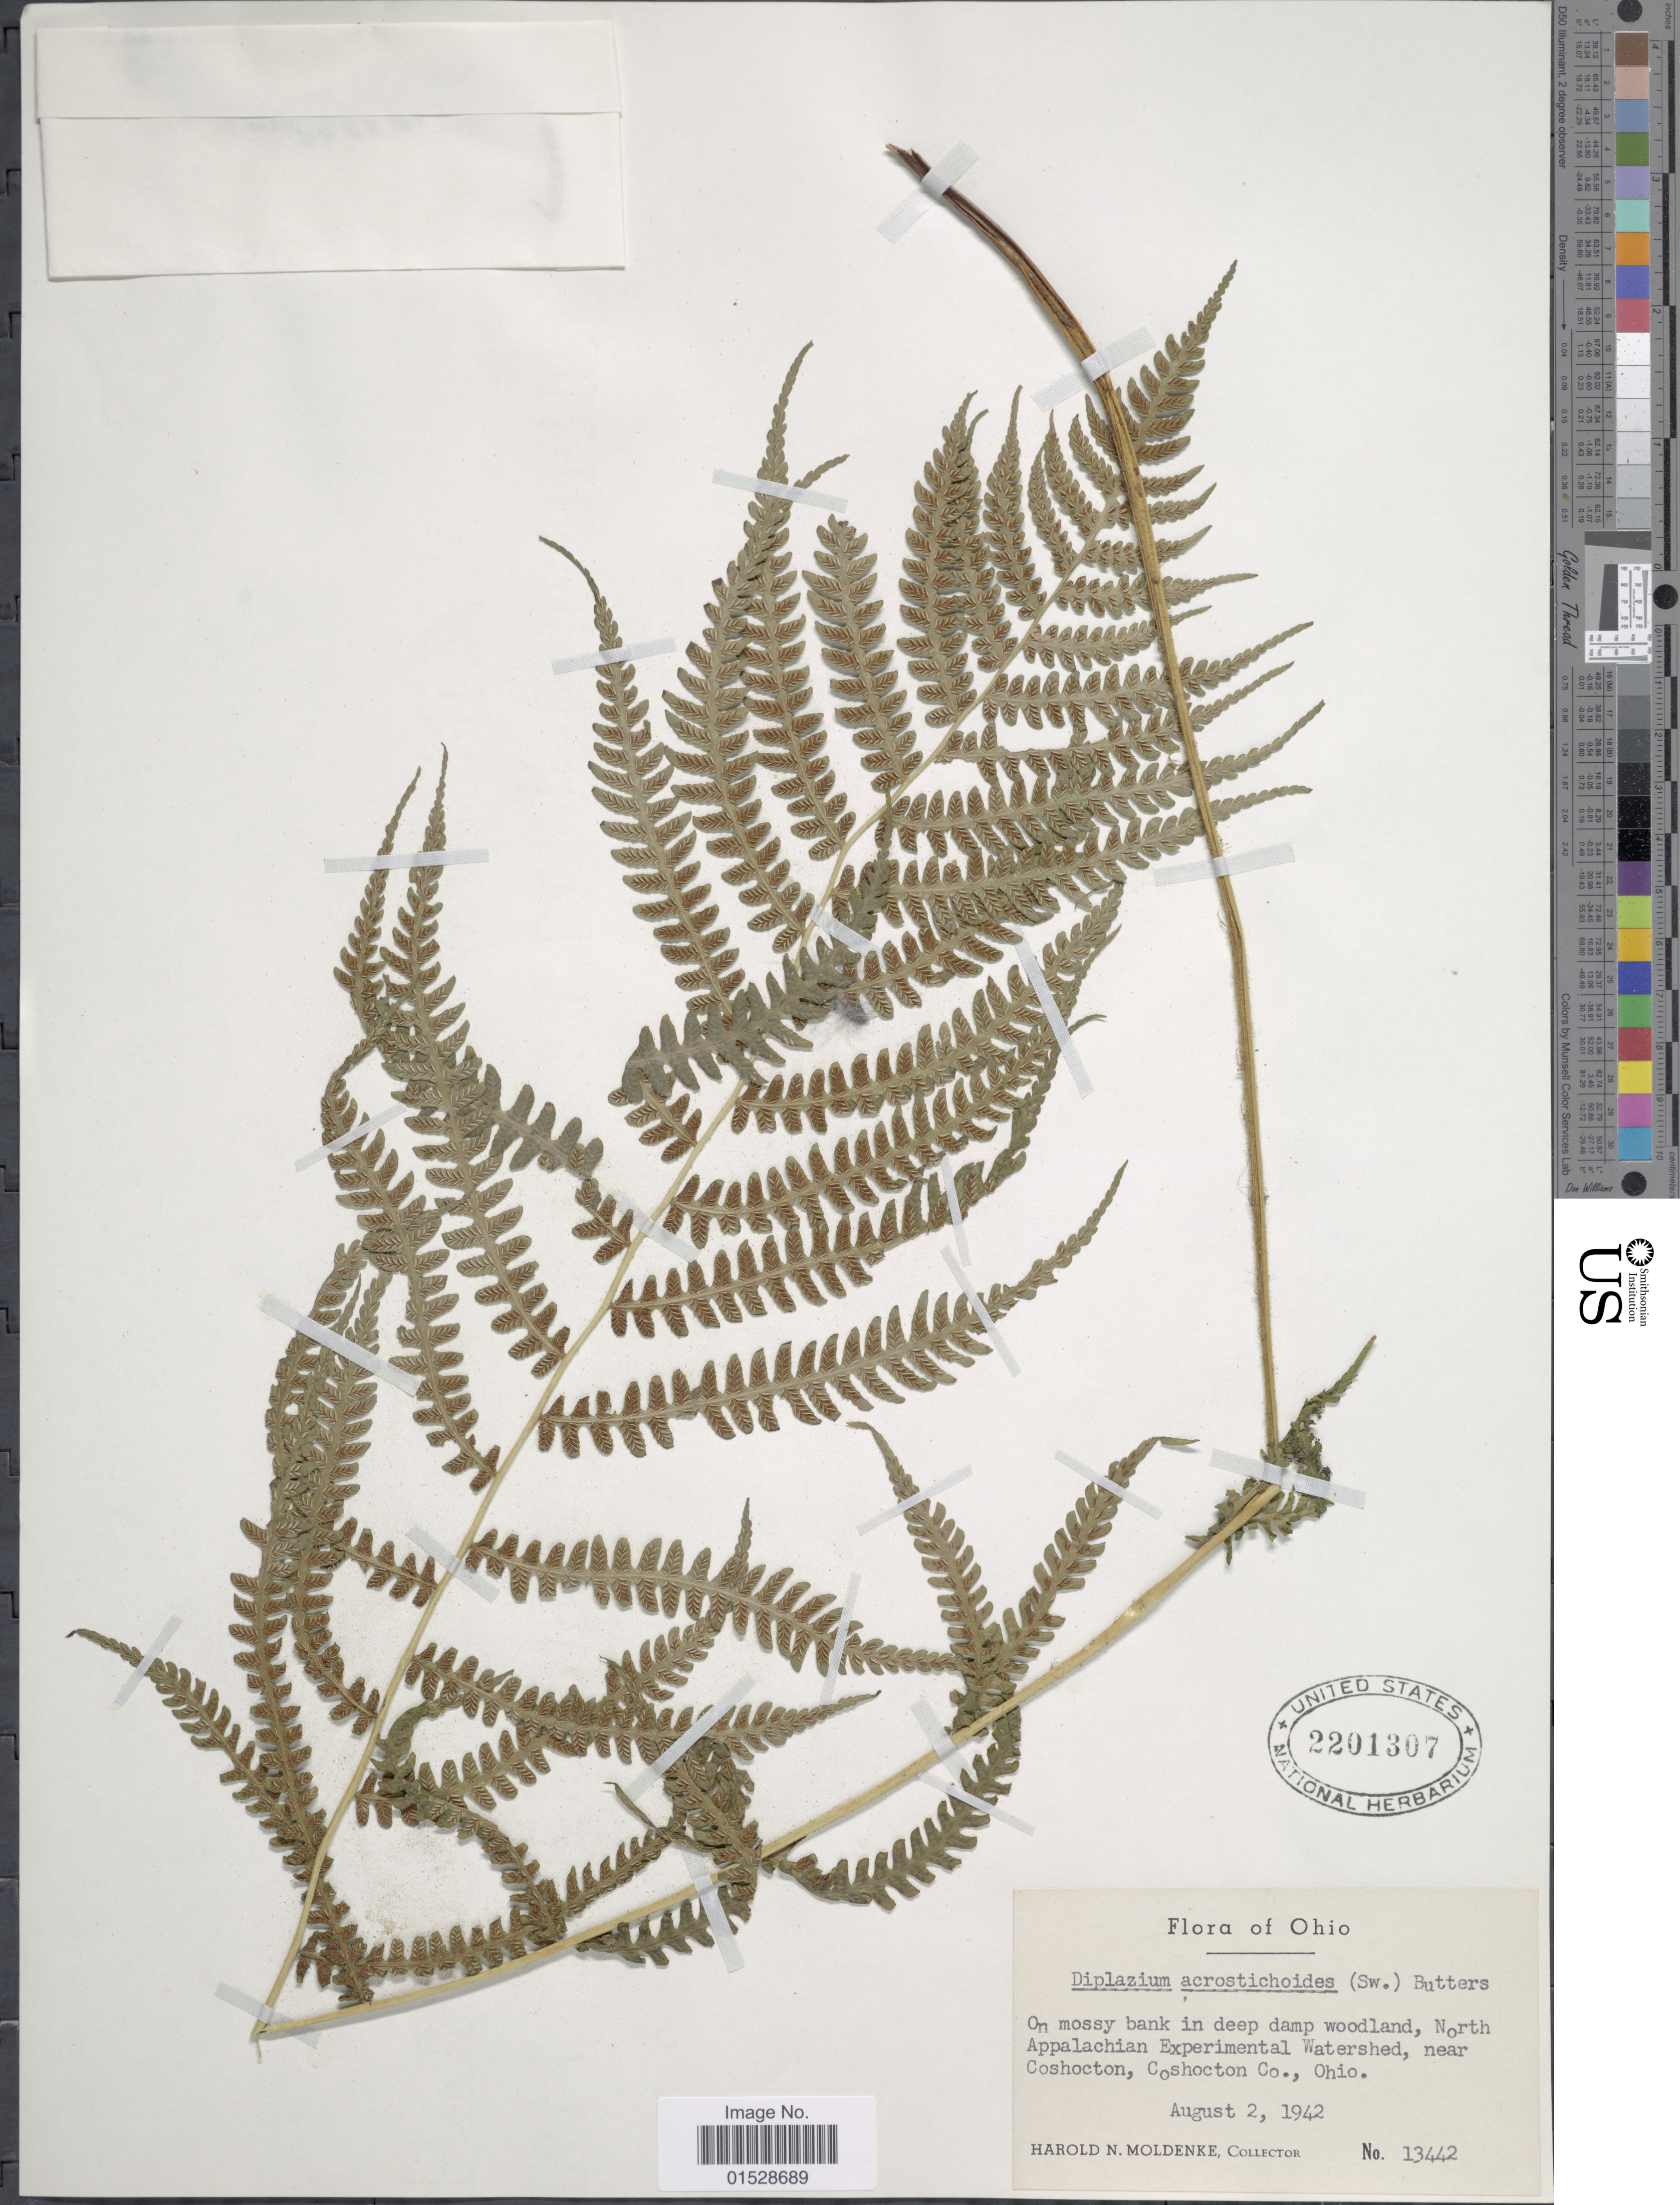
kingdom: Plantae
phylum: Tracheophyta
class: Polypodiopsida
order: Polypodiales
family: Athyriaceae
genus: Deparia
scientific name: Deparia acrostichoides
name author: (Sw.) M. Kato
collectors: H. N. Moldenke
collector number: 13442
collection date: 1942-08-02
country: United States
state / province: Ohio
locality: North Appalachian Experimental Watershed, near Coshocton, Coshocton Co., Ohio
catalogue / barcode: US 2201307